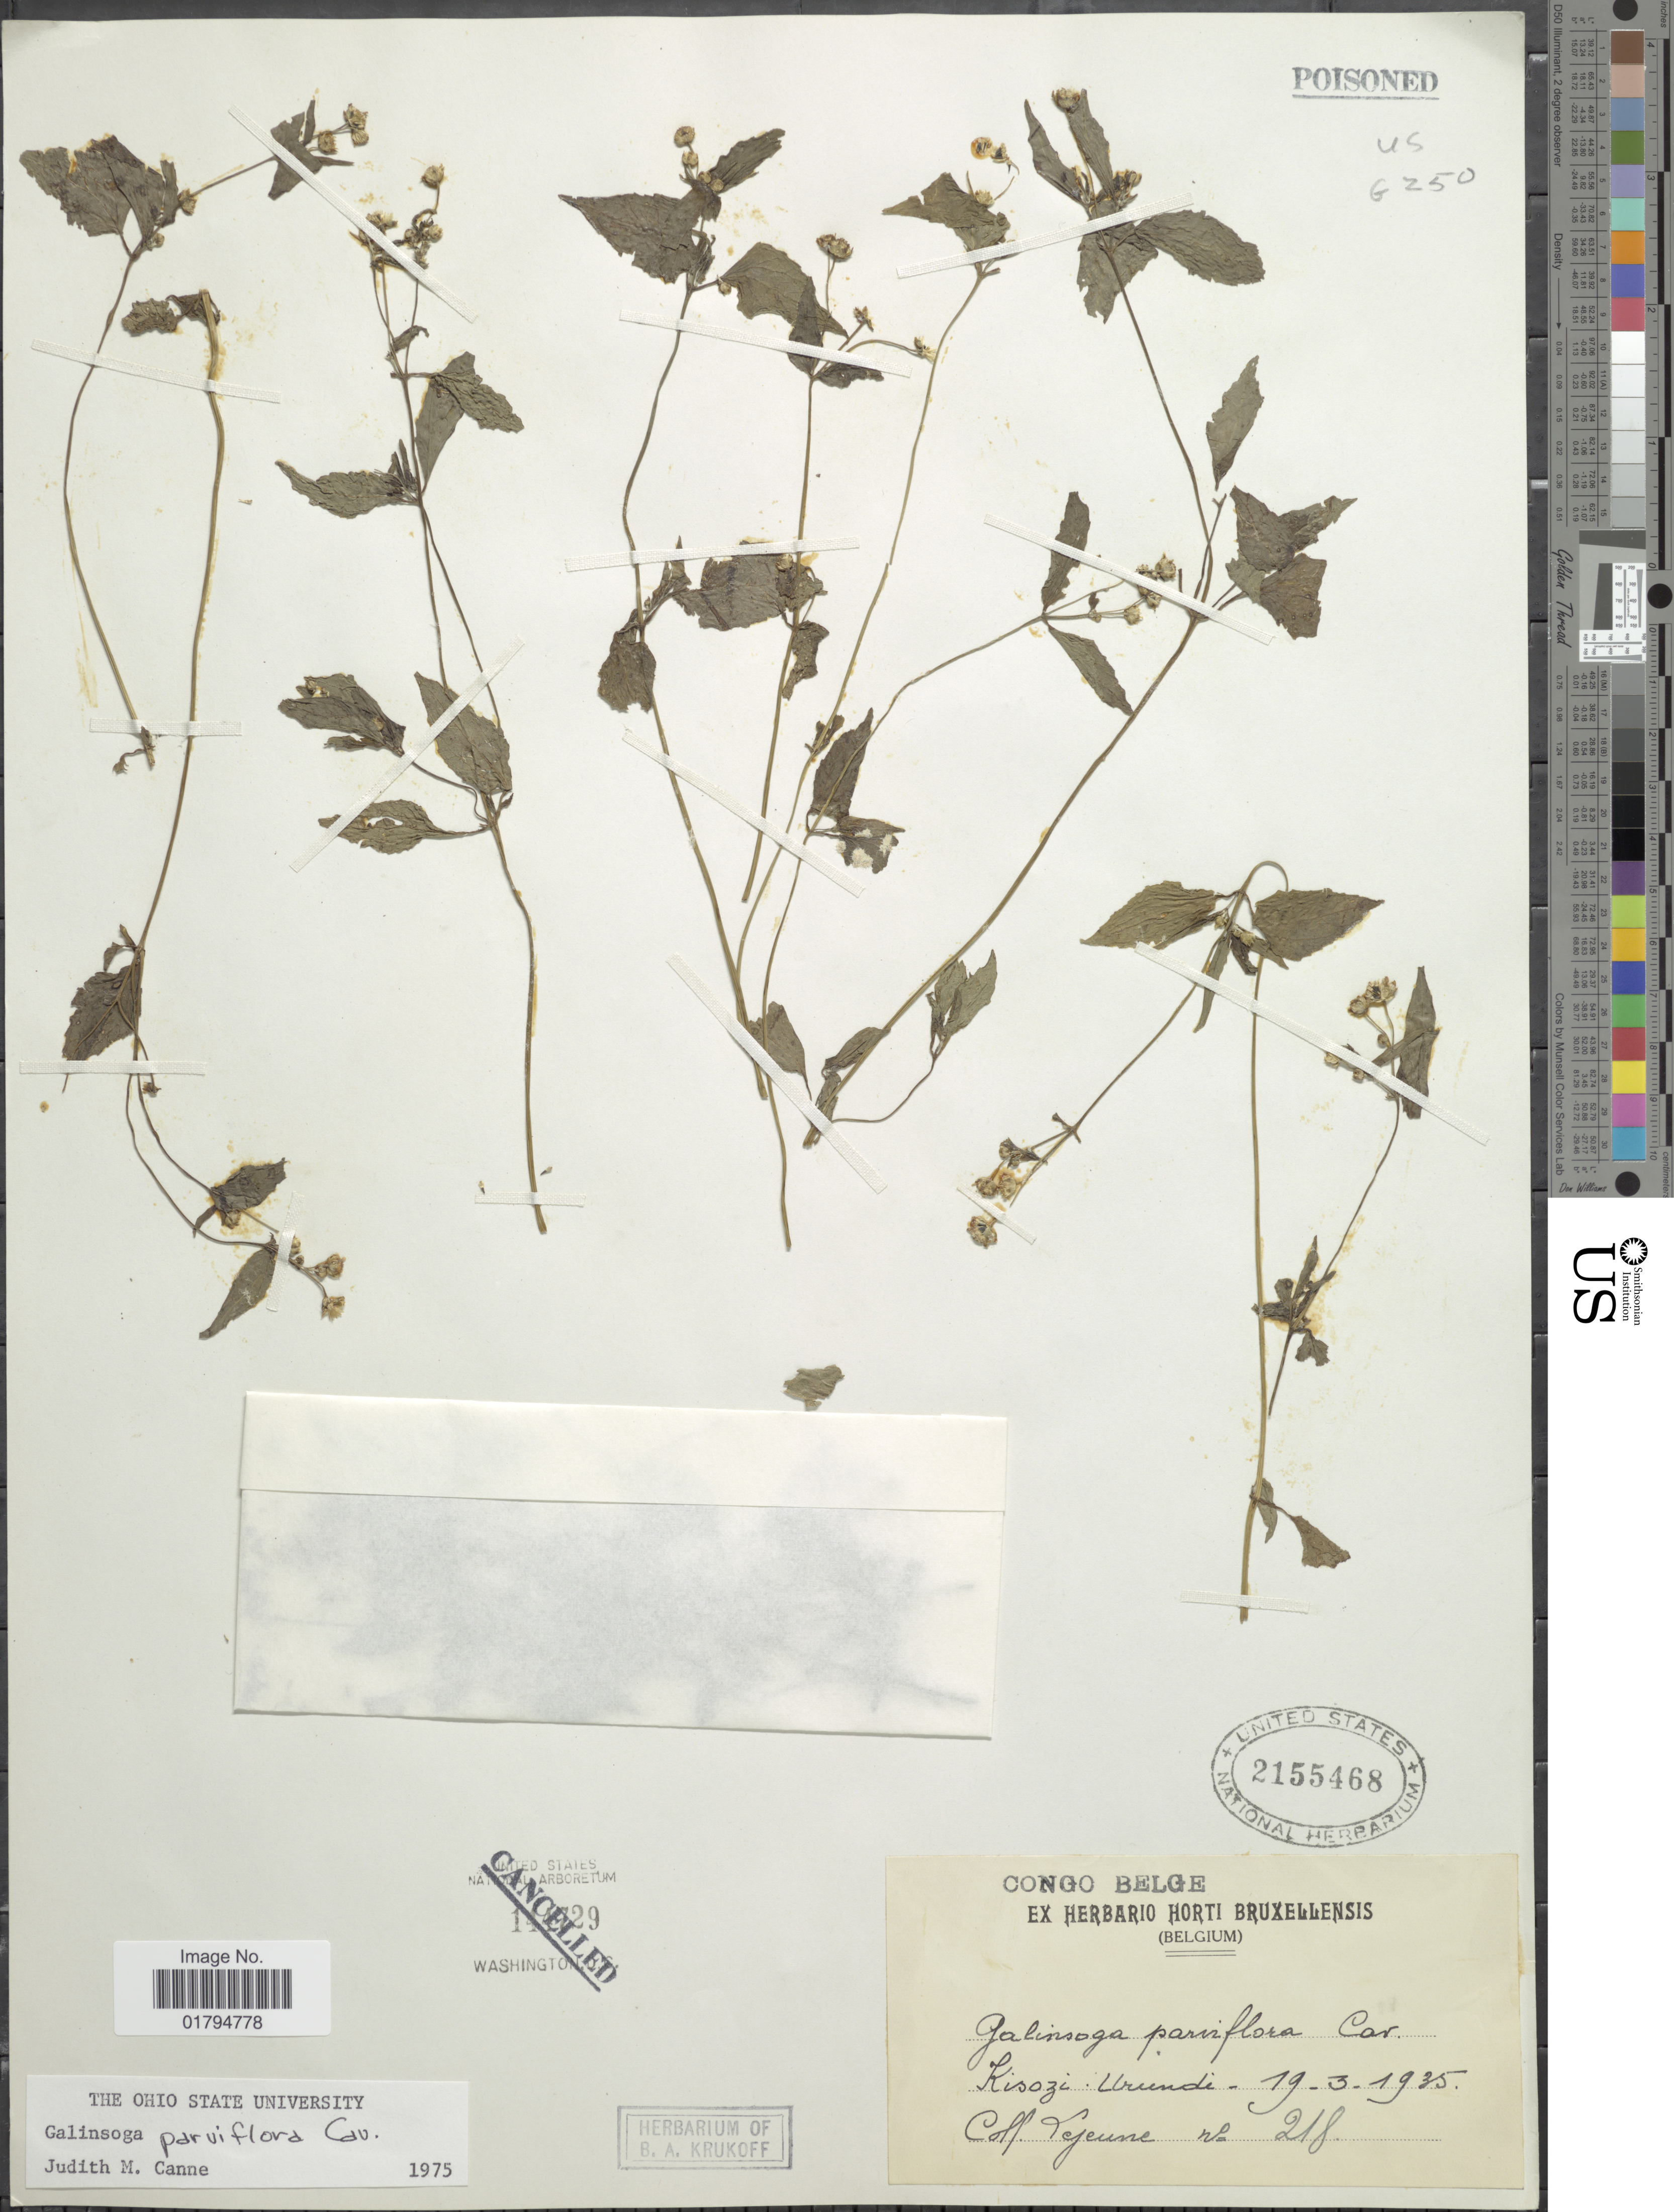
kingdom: Plantae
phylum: Tracheophyta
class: Magnoliopsida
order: Asterales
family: Asteraceae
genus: Galinsoga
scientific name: Galinsoga parviflora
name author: Cav.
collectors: -. Lejeune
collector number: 218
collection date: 1935-03-19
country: Burundi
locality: Kisozi: Urundi. Congo Belge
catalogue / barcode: US 2155468